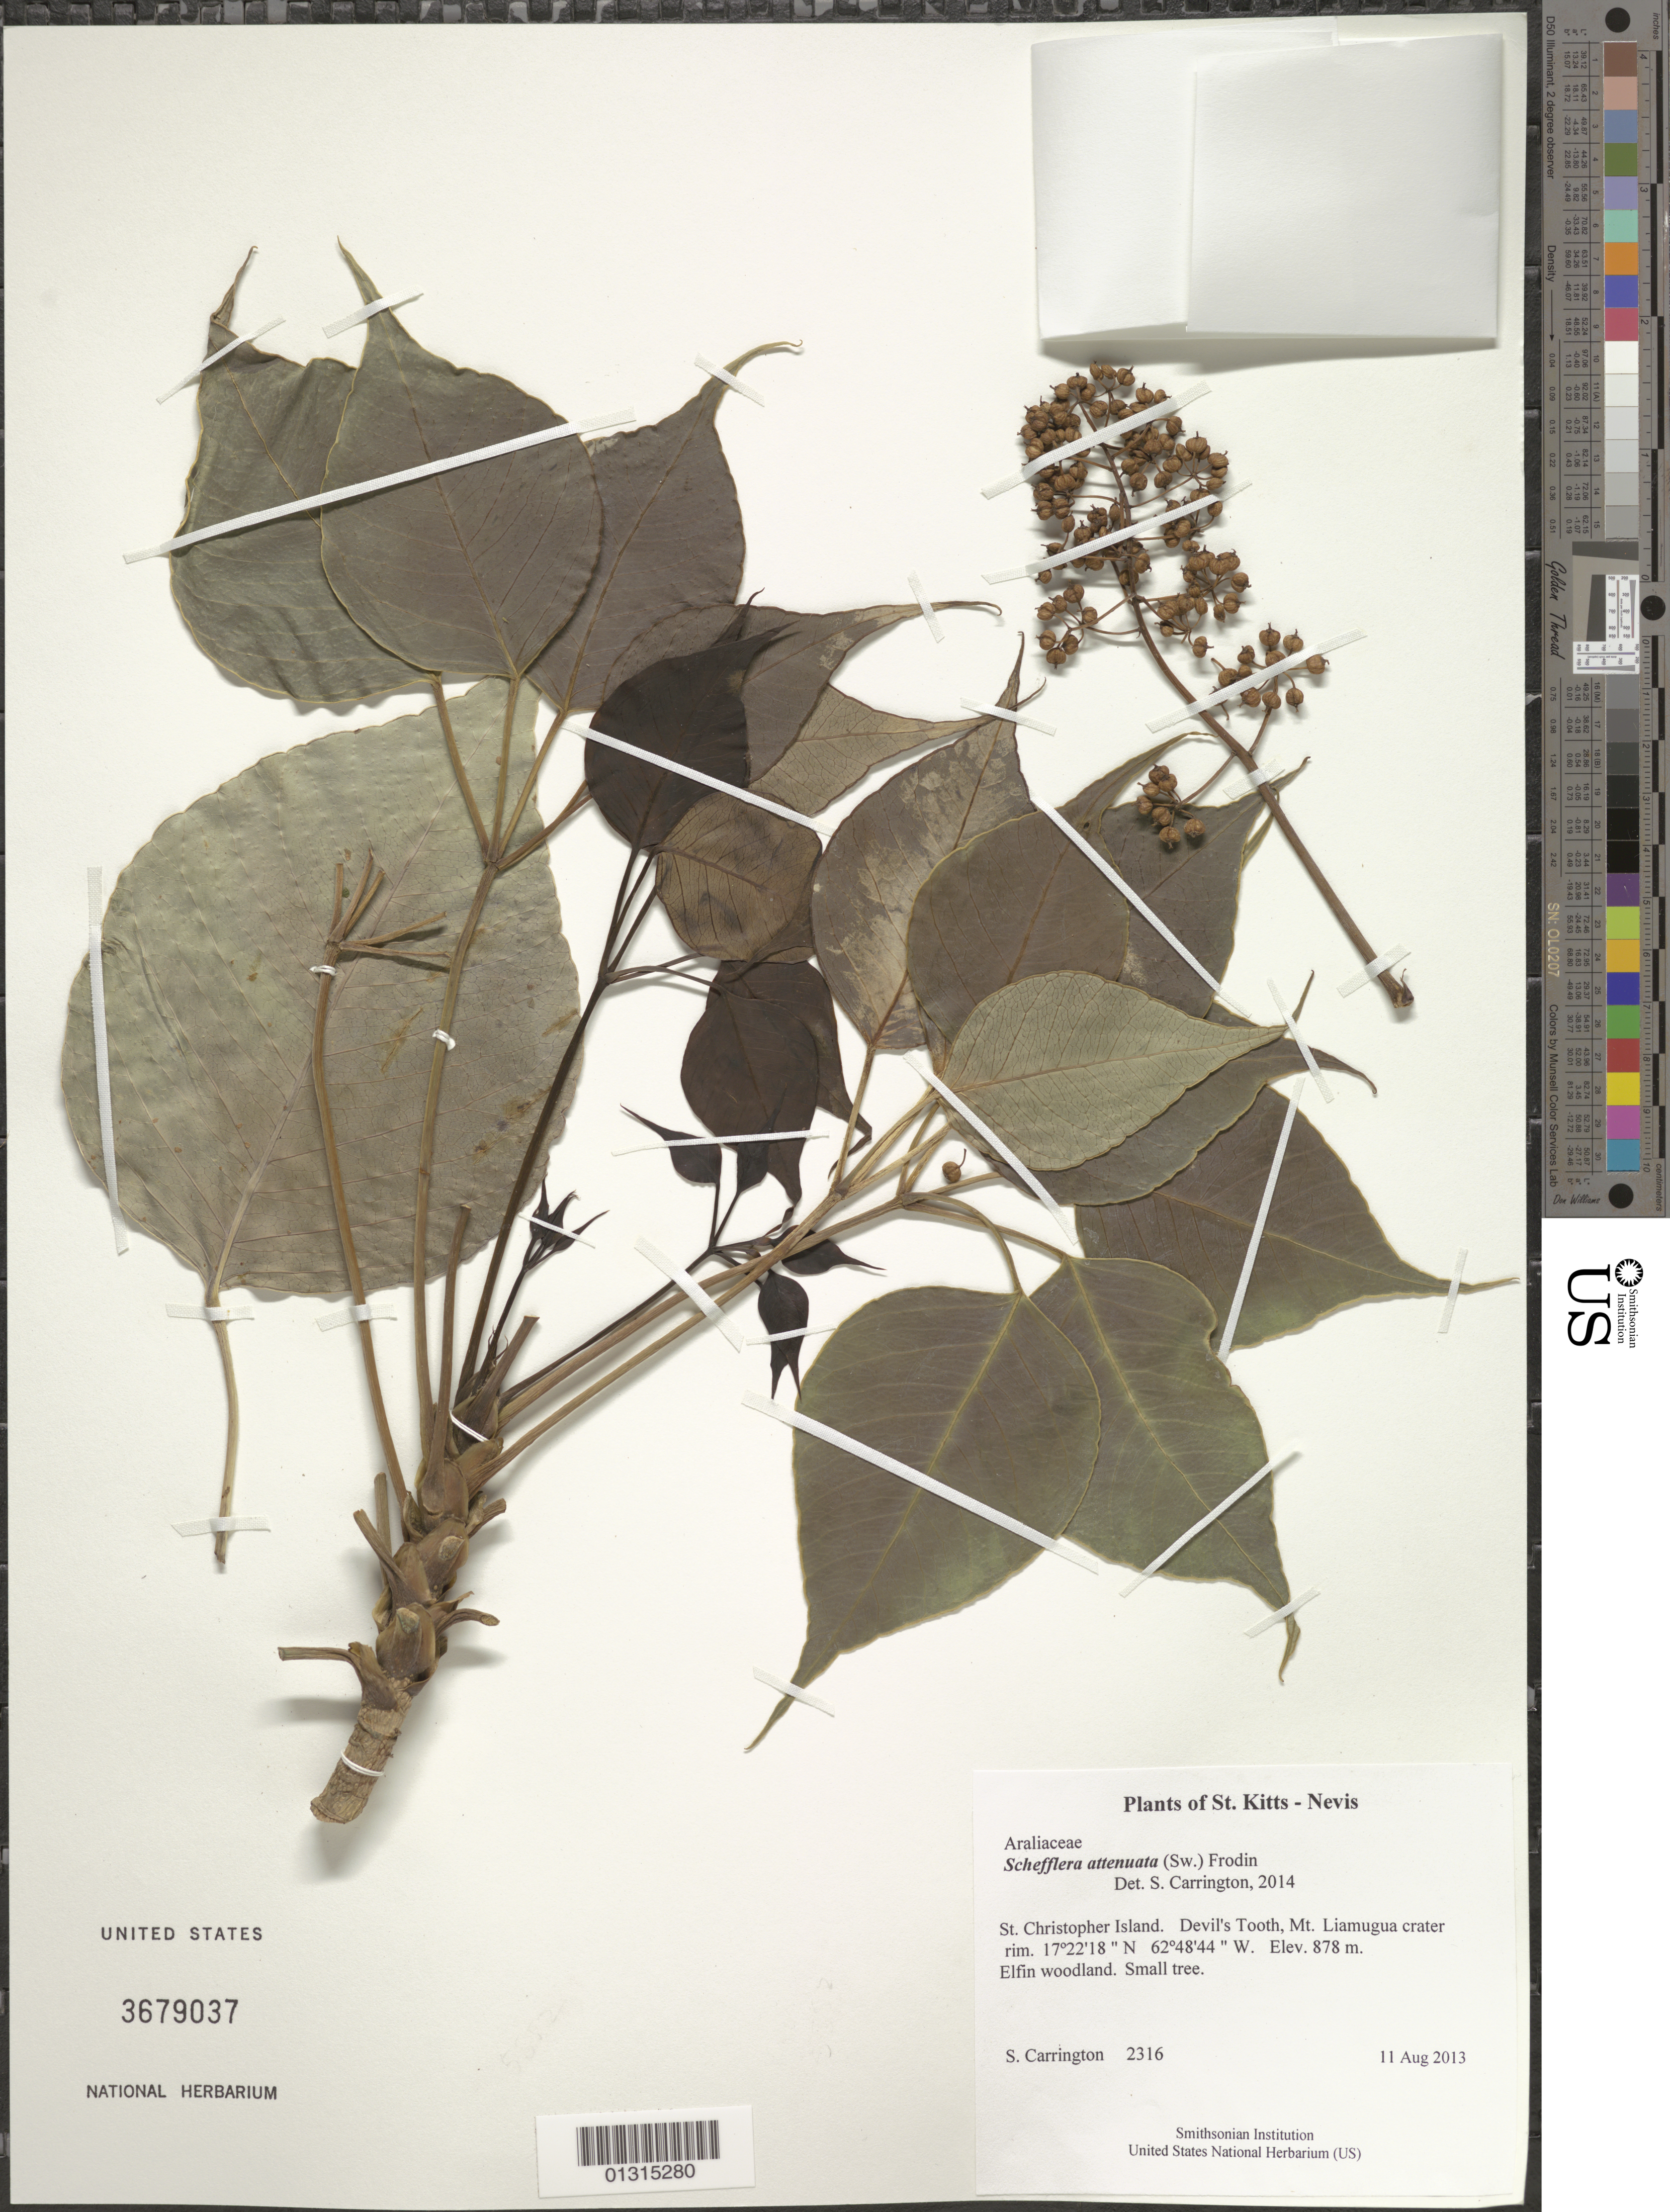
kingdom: Plantae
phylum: Tracheophyta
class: Magnoliopsida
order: Apiales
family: Araliaceae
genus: Schefflera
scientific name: Schefflera attenuata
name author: (Sw.) Frodin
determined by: Carrington, C. M. S.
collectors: C. M. S. Carrington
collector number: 2316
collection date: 2013-08-11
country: St. Christopher-Nevis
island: St. Christopher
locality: Devil's Tooth, Mt Liamugua crater rim.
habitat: Elfin woodland.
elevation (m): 878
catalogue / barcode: US 3679037